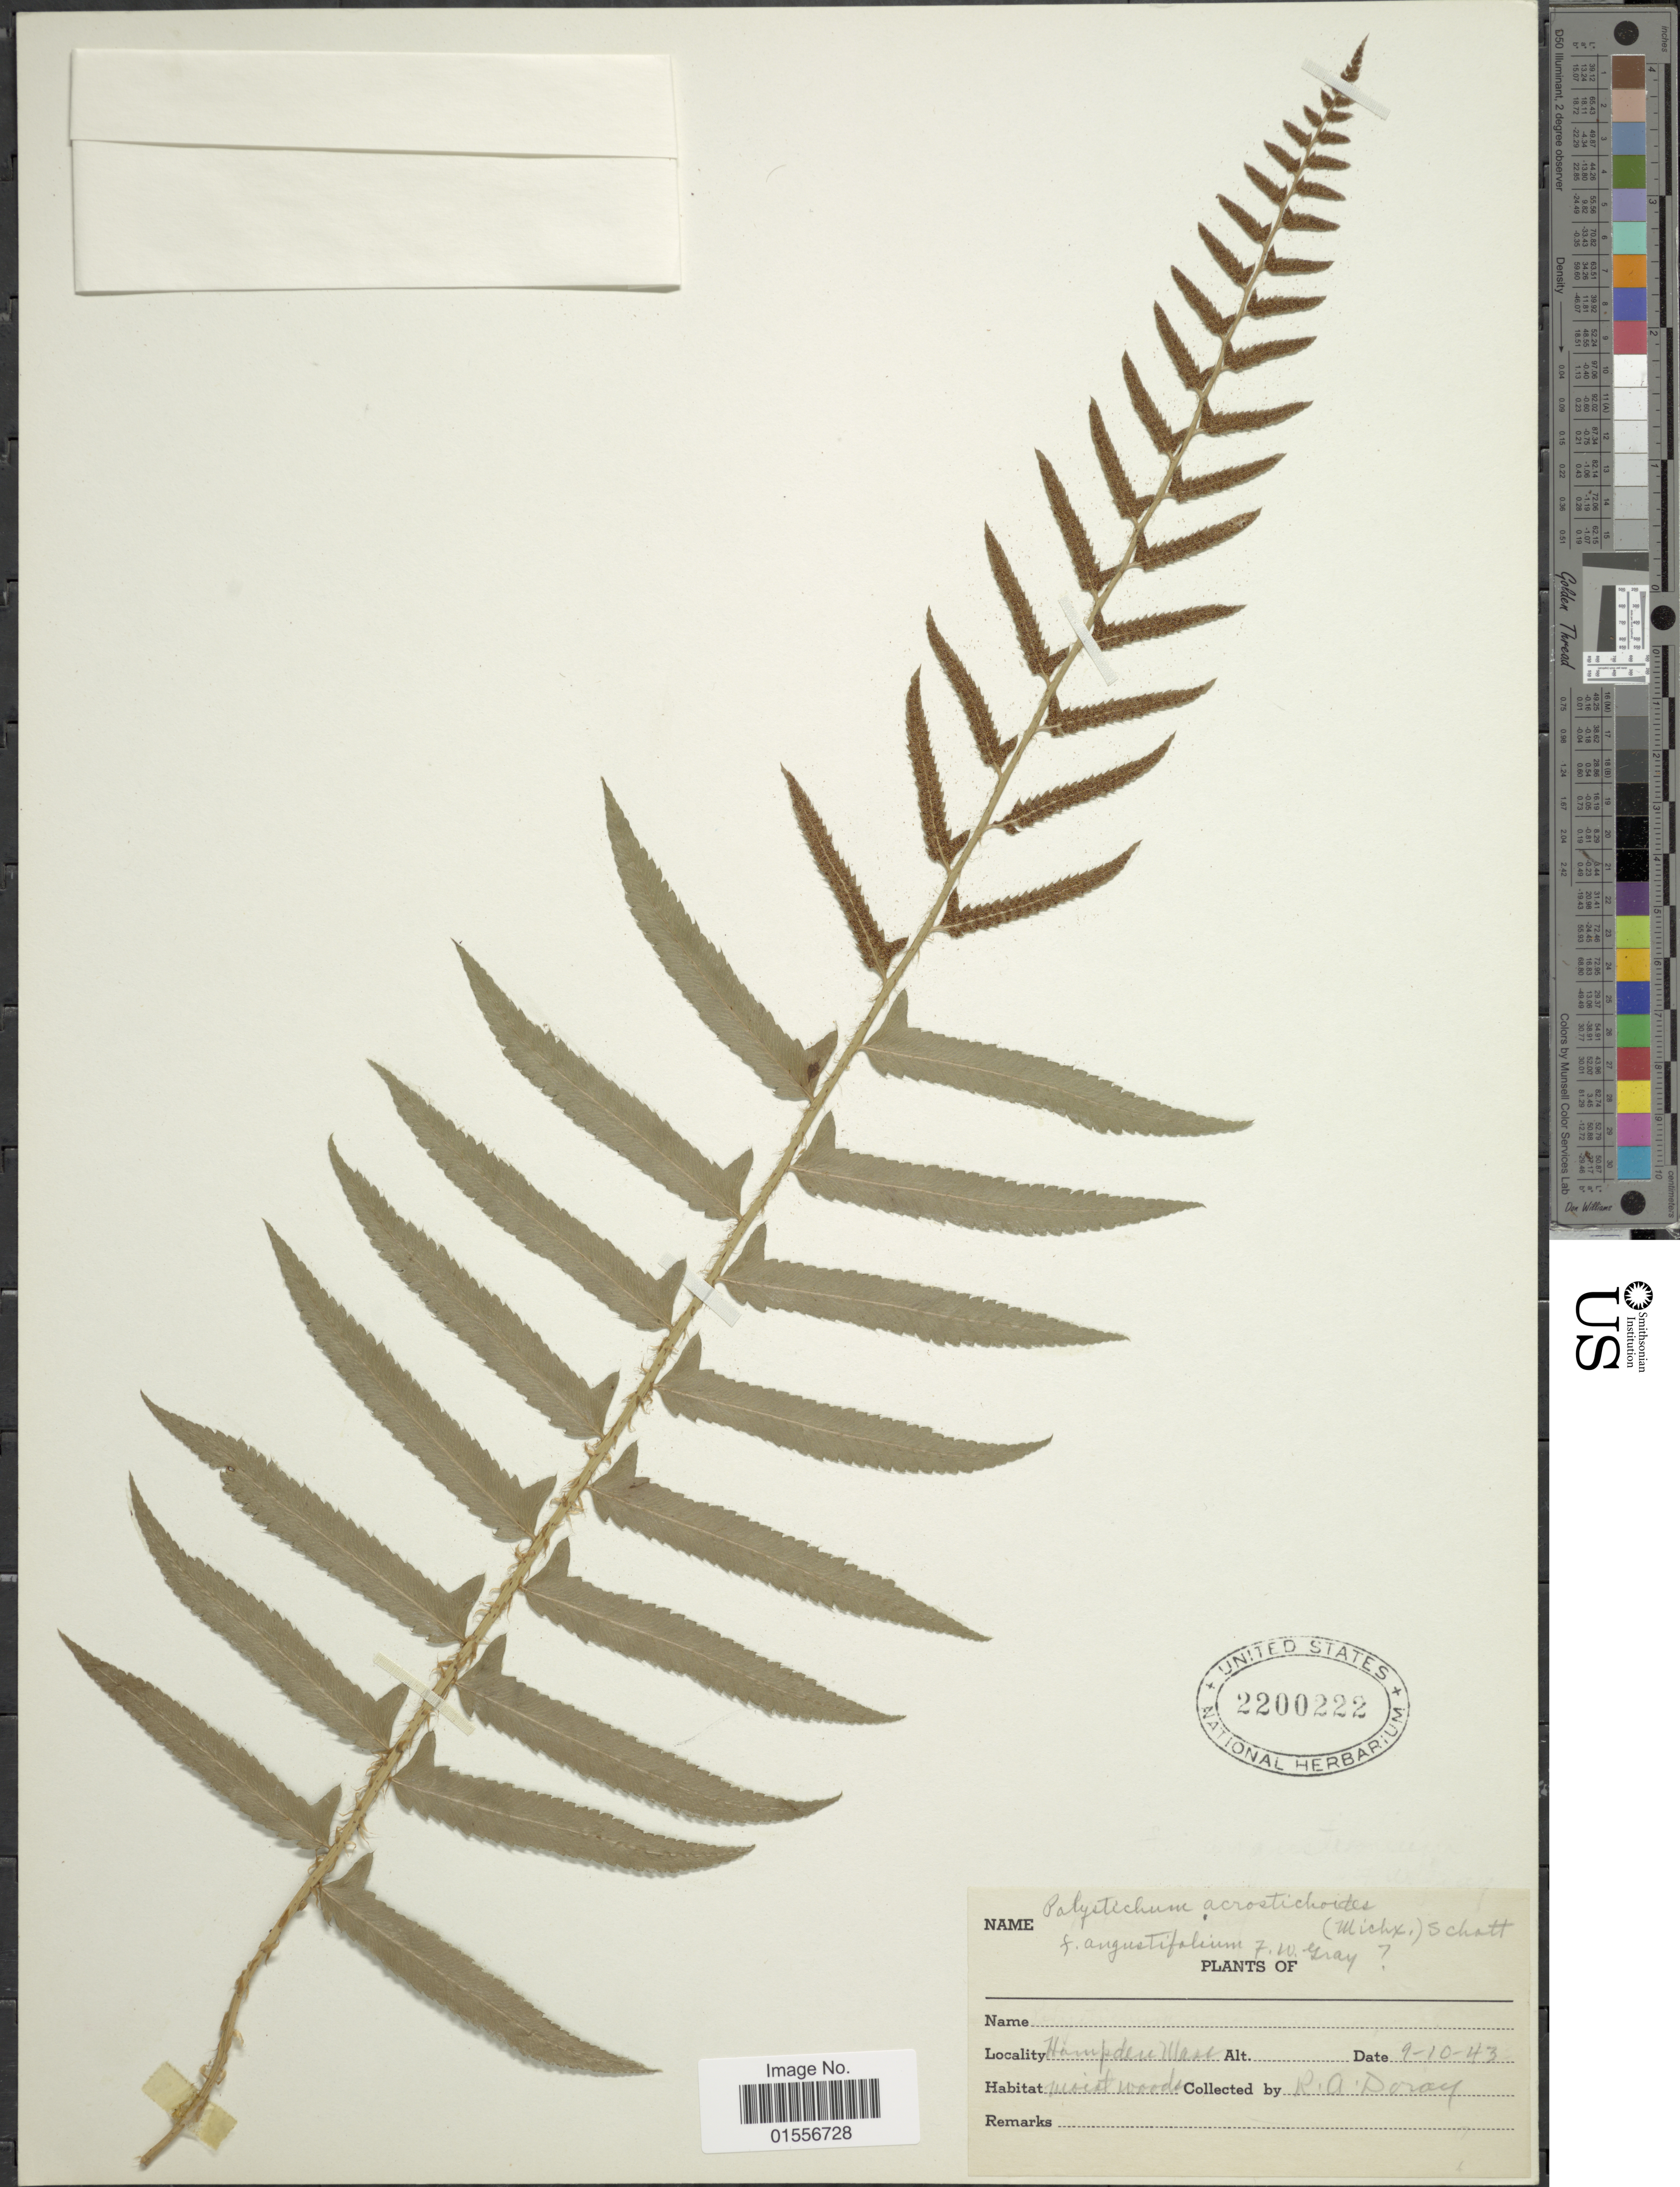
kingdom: Plantae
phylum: Tracheophyta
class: Polypodiopsida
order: Polypodiales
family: Dryopteridaceae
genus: Polystichum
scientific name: Polystichum acrostichoides f. angustifolium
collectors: R. Doray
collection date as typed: Transcribed d/m/y: 10/9/43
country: United States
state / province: Massachusetts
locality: Hampden Mass, moist woods.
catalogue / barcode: US 2200222